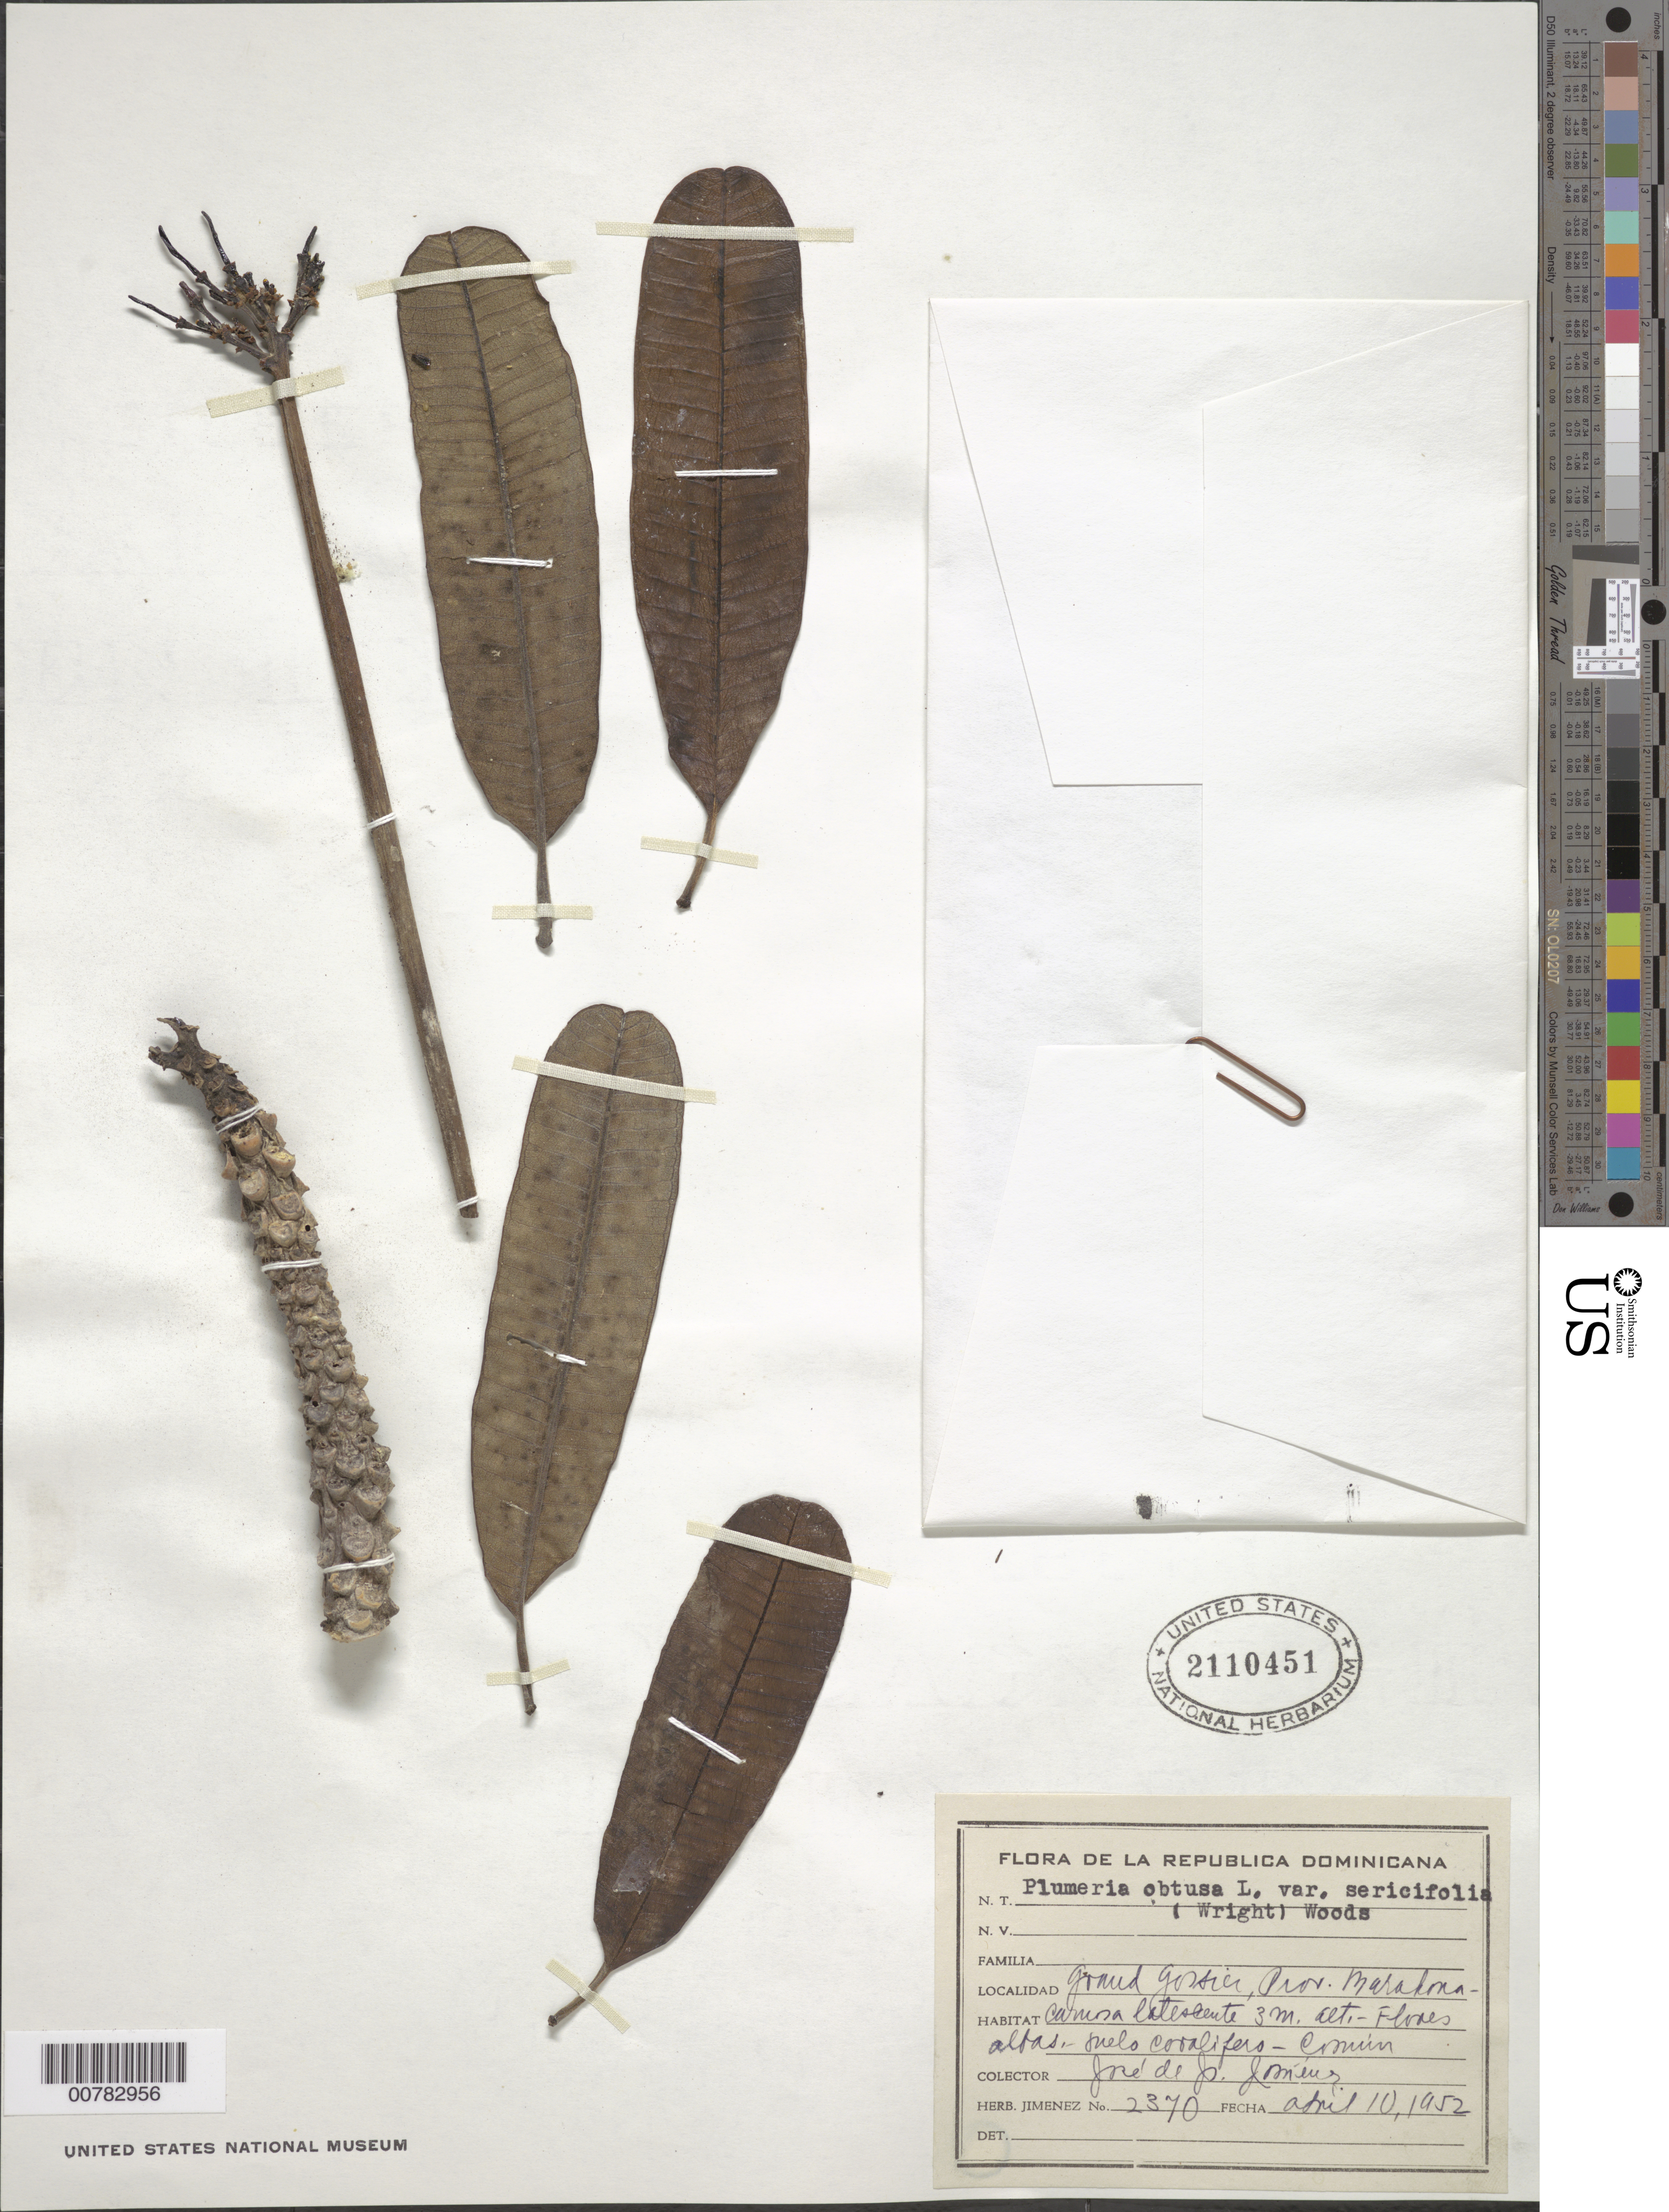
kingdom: Plantae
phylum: Tracheophyta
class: Magnoliopsida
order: Gentianales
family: Apocynaceae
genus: Plumeria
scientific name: Plumeria obtusa var. sericifolia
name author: (C. Wright ex Griseb.) Woodson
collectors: J. J. Jiménez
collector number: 2370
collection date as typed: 10 Apr 1952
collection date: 1952-04-10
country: Dominican Republic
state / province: Barahona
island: Hispaniola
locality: Grand Gosier.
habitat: Coraliferous soil.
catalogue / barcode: US 2110451